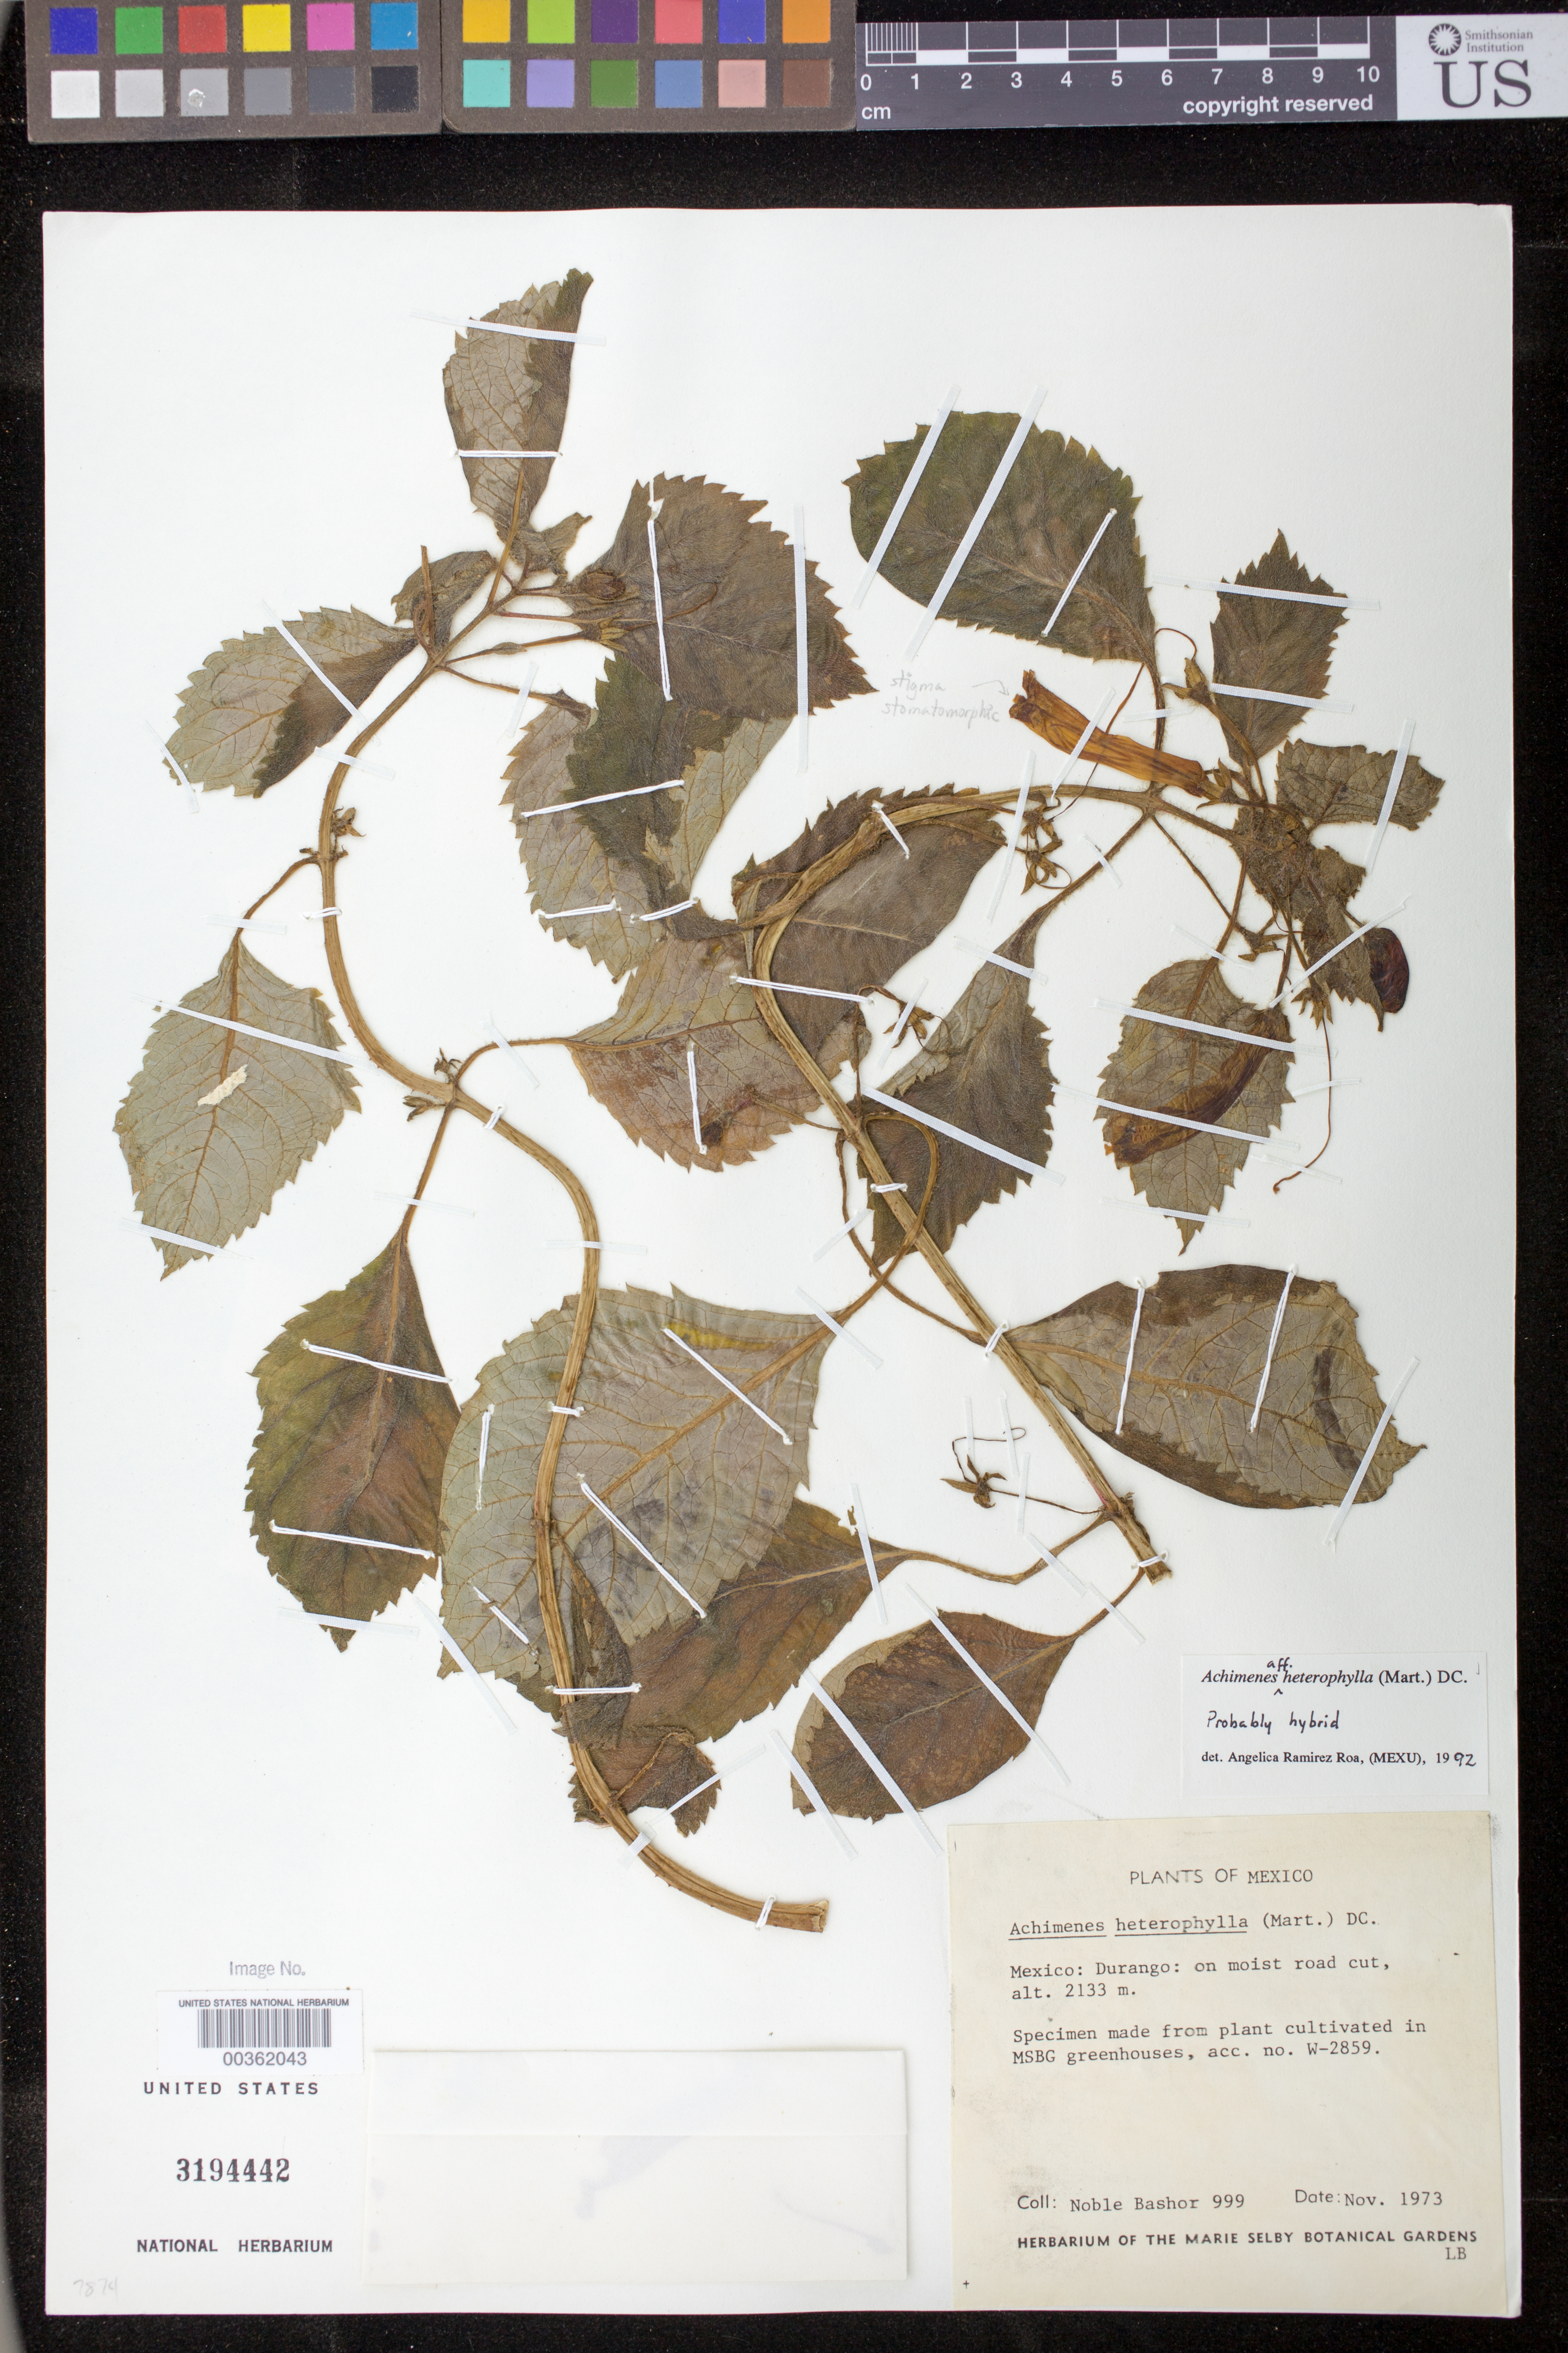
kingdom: Plantae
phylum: Tracheophyta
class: Magnoliopsida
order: Lamiales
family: Gesneriaceae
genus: Achimenes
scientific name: Achimenes heterophylla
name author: (Mart.) DC.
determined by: Skog, Laurence E.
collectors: N. Bashor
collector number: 999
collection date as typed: Nov 1973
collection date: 1973-11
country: Mexico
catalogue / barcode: US 3194442